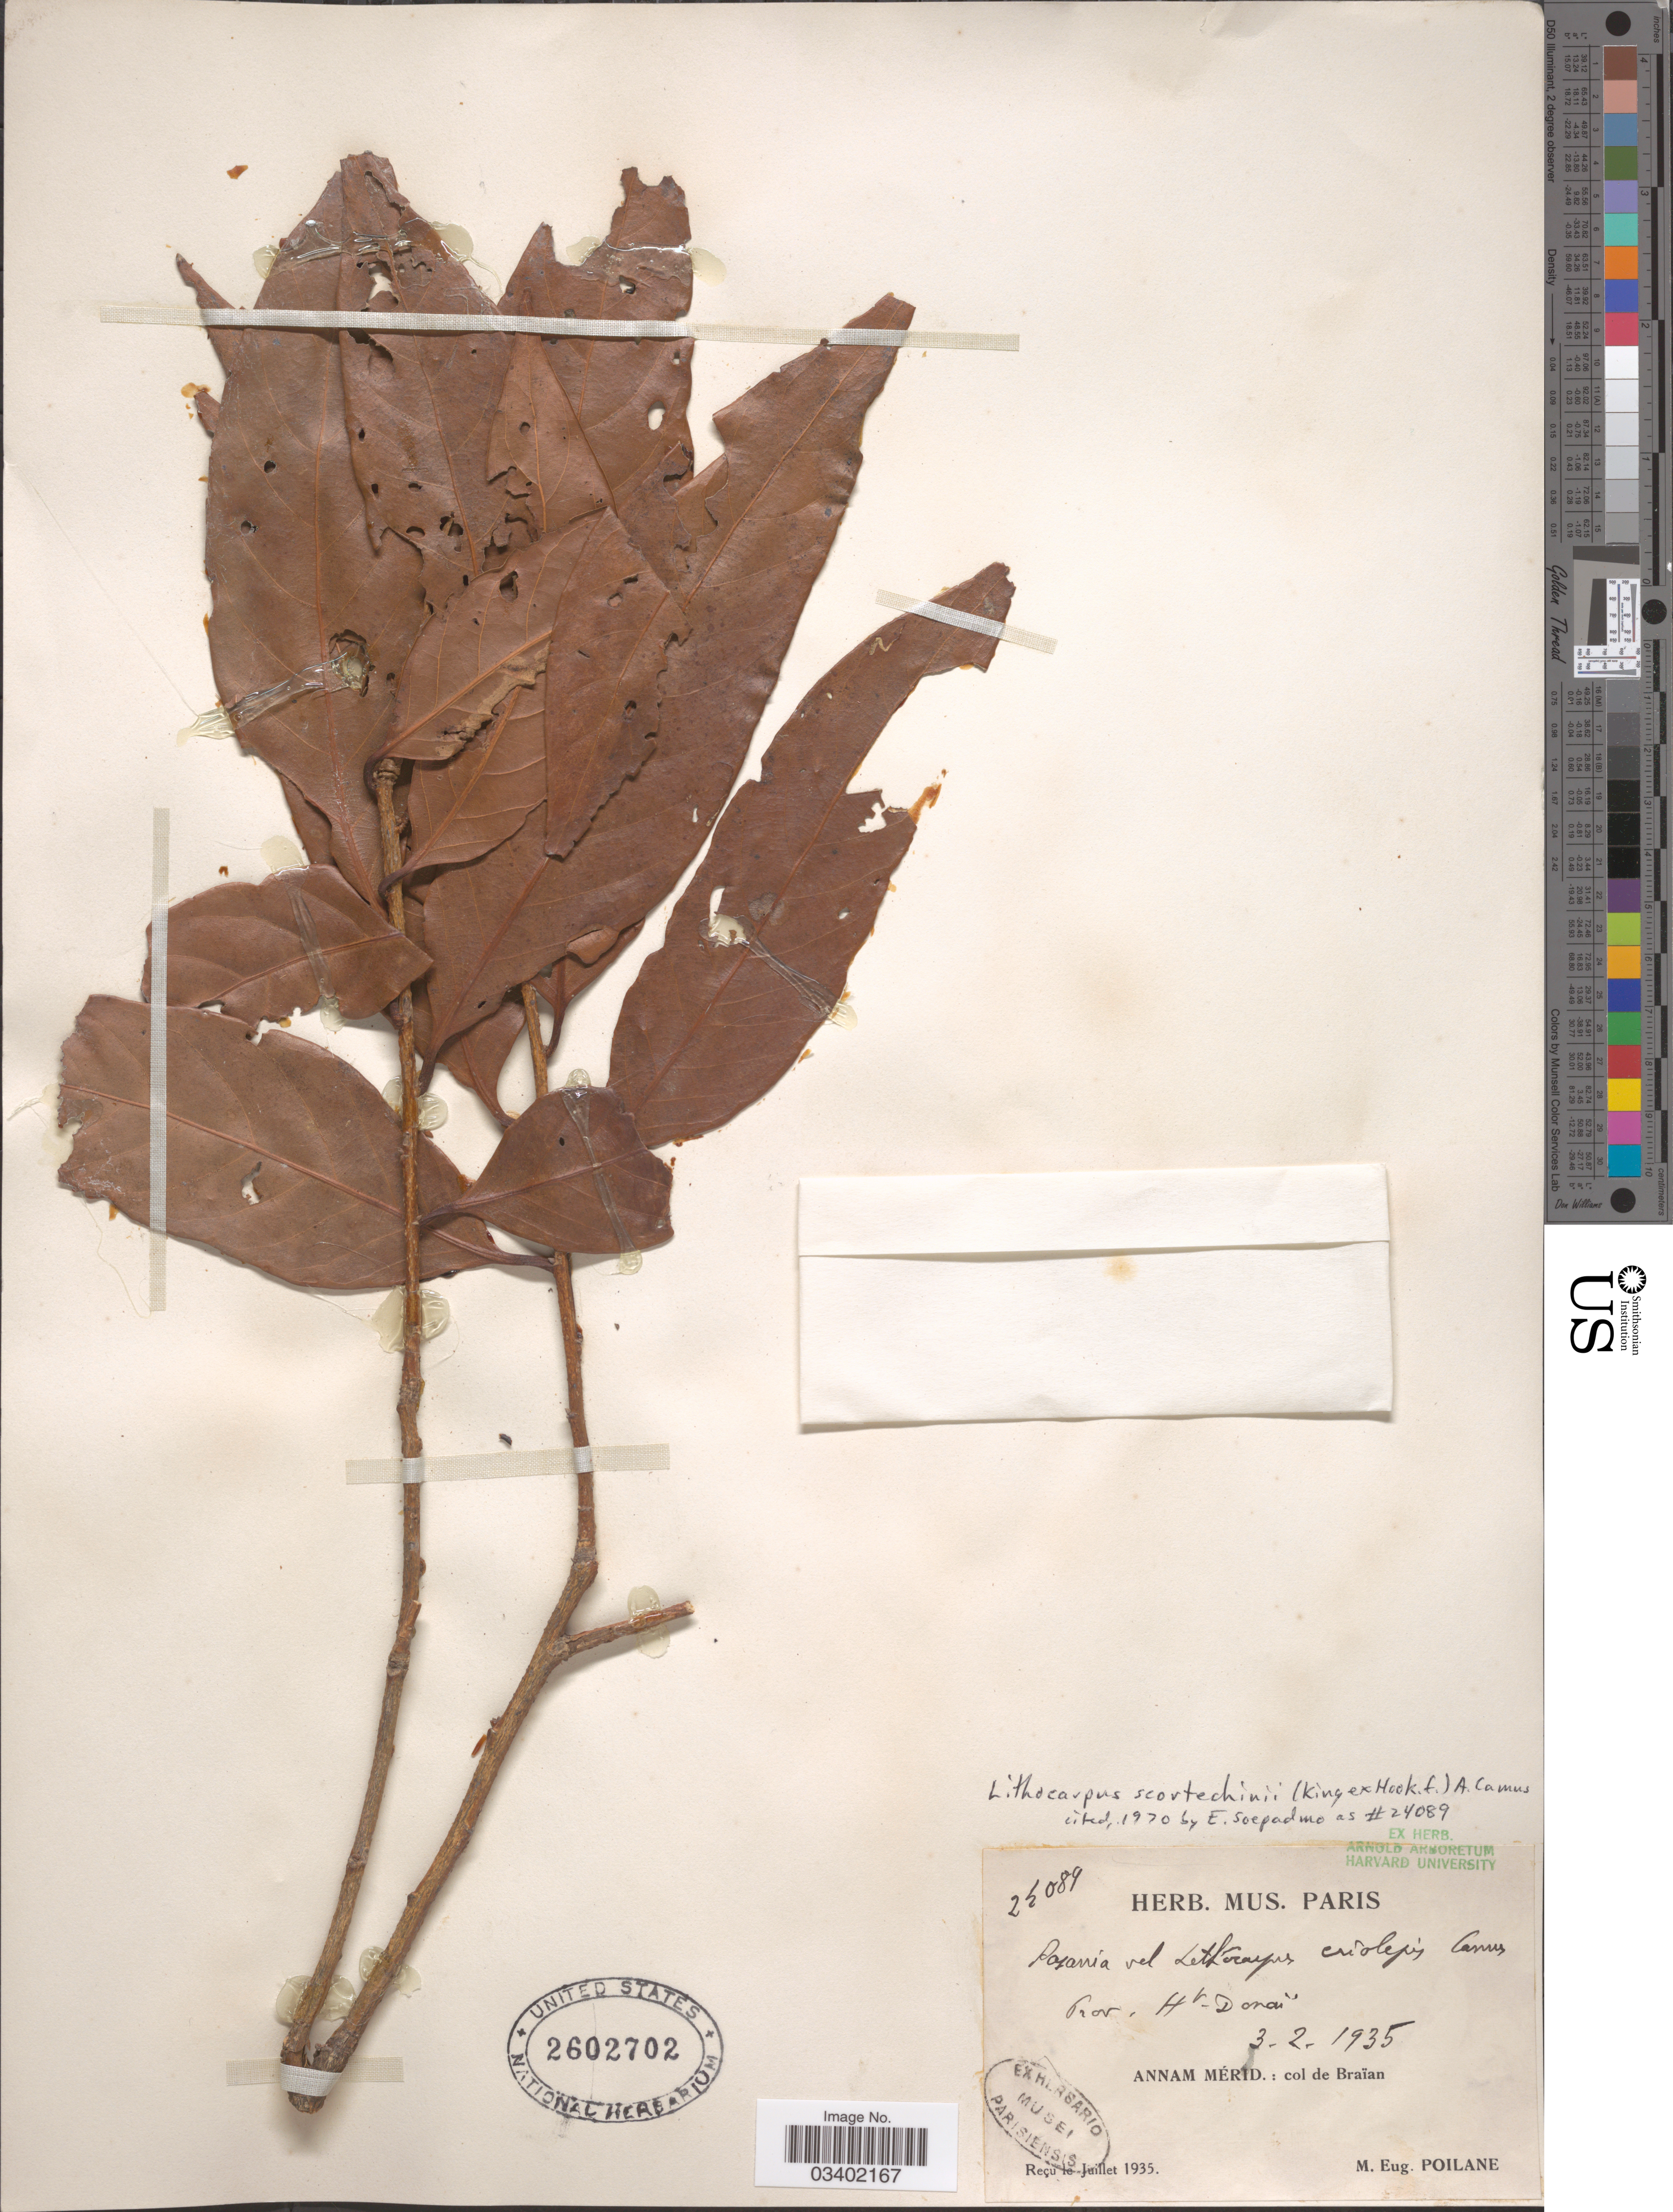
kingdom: Plantae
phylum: Tracheophyta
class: Magnoliopsida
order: Fagales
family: Betulaceae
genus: Betula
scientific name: Betula scortechinii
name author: (King & Hook. f.) A. Camus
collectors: M. Poilane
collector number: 24089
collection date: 1935-02-03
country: Vietnam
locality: Prov. Ht - Donaï. Annam Mérid.: col de Braïan.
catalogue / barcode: US 2602702